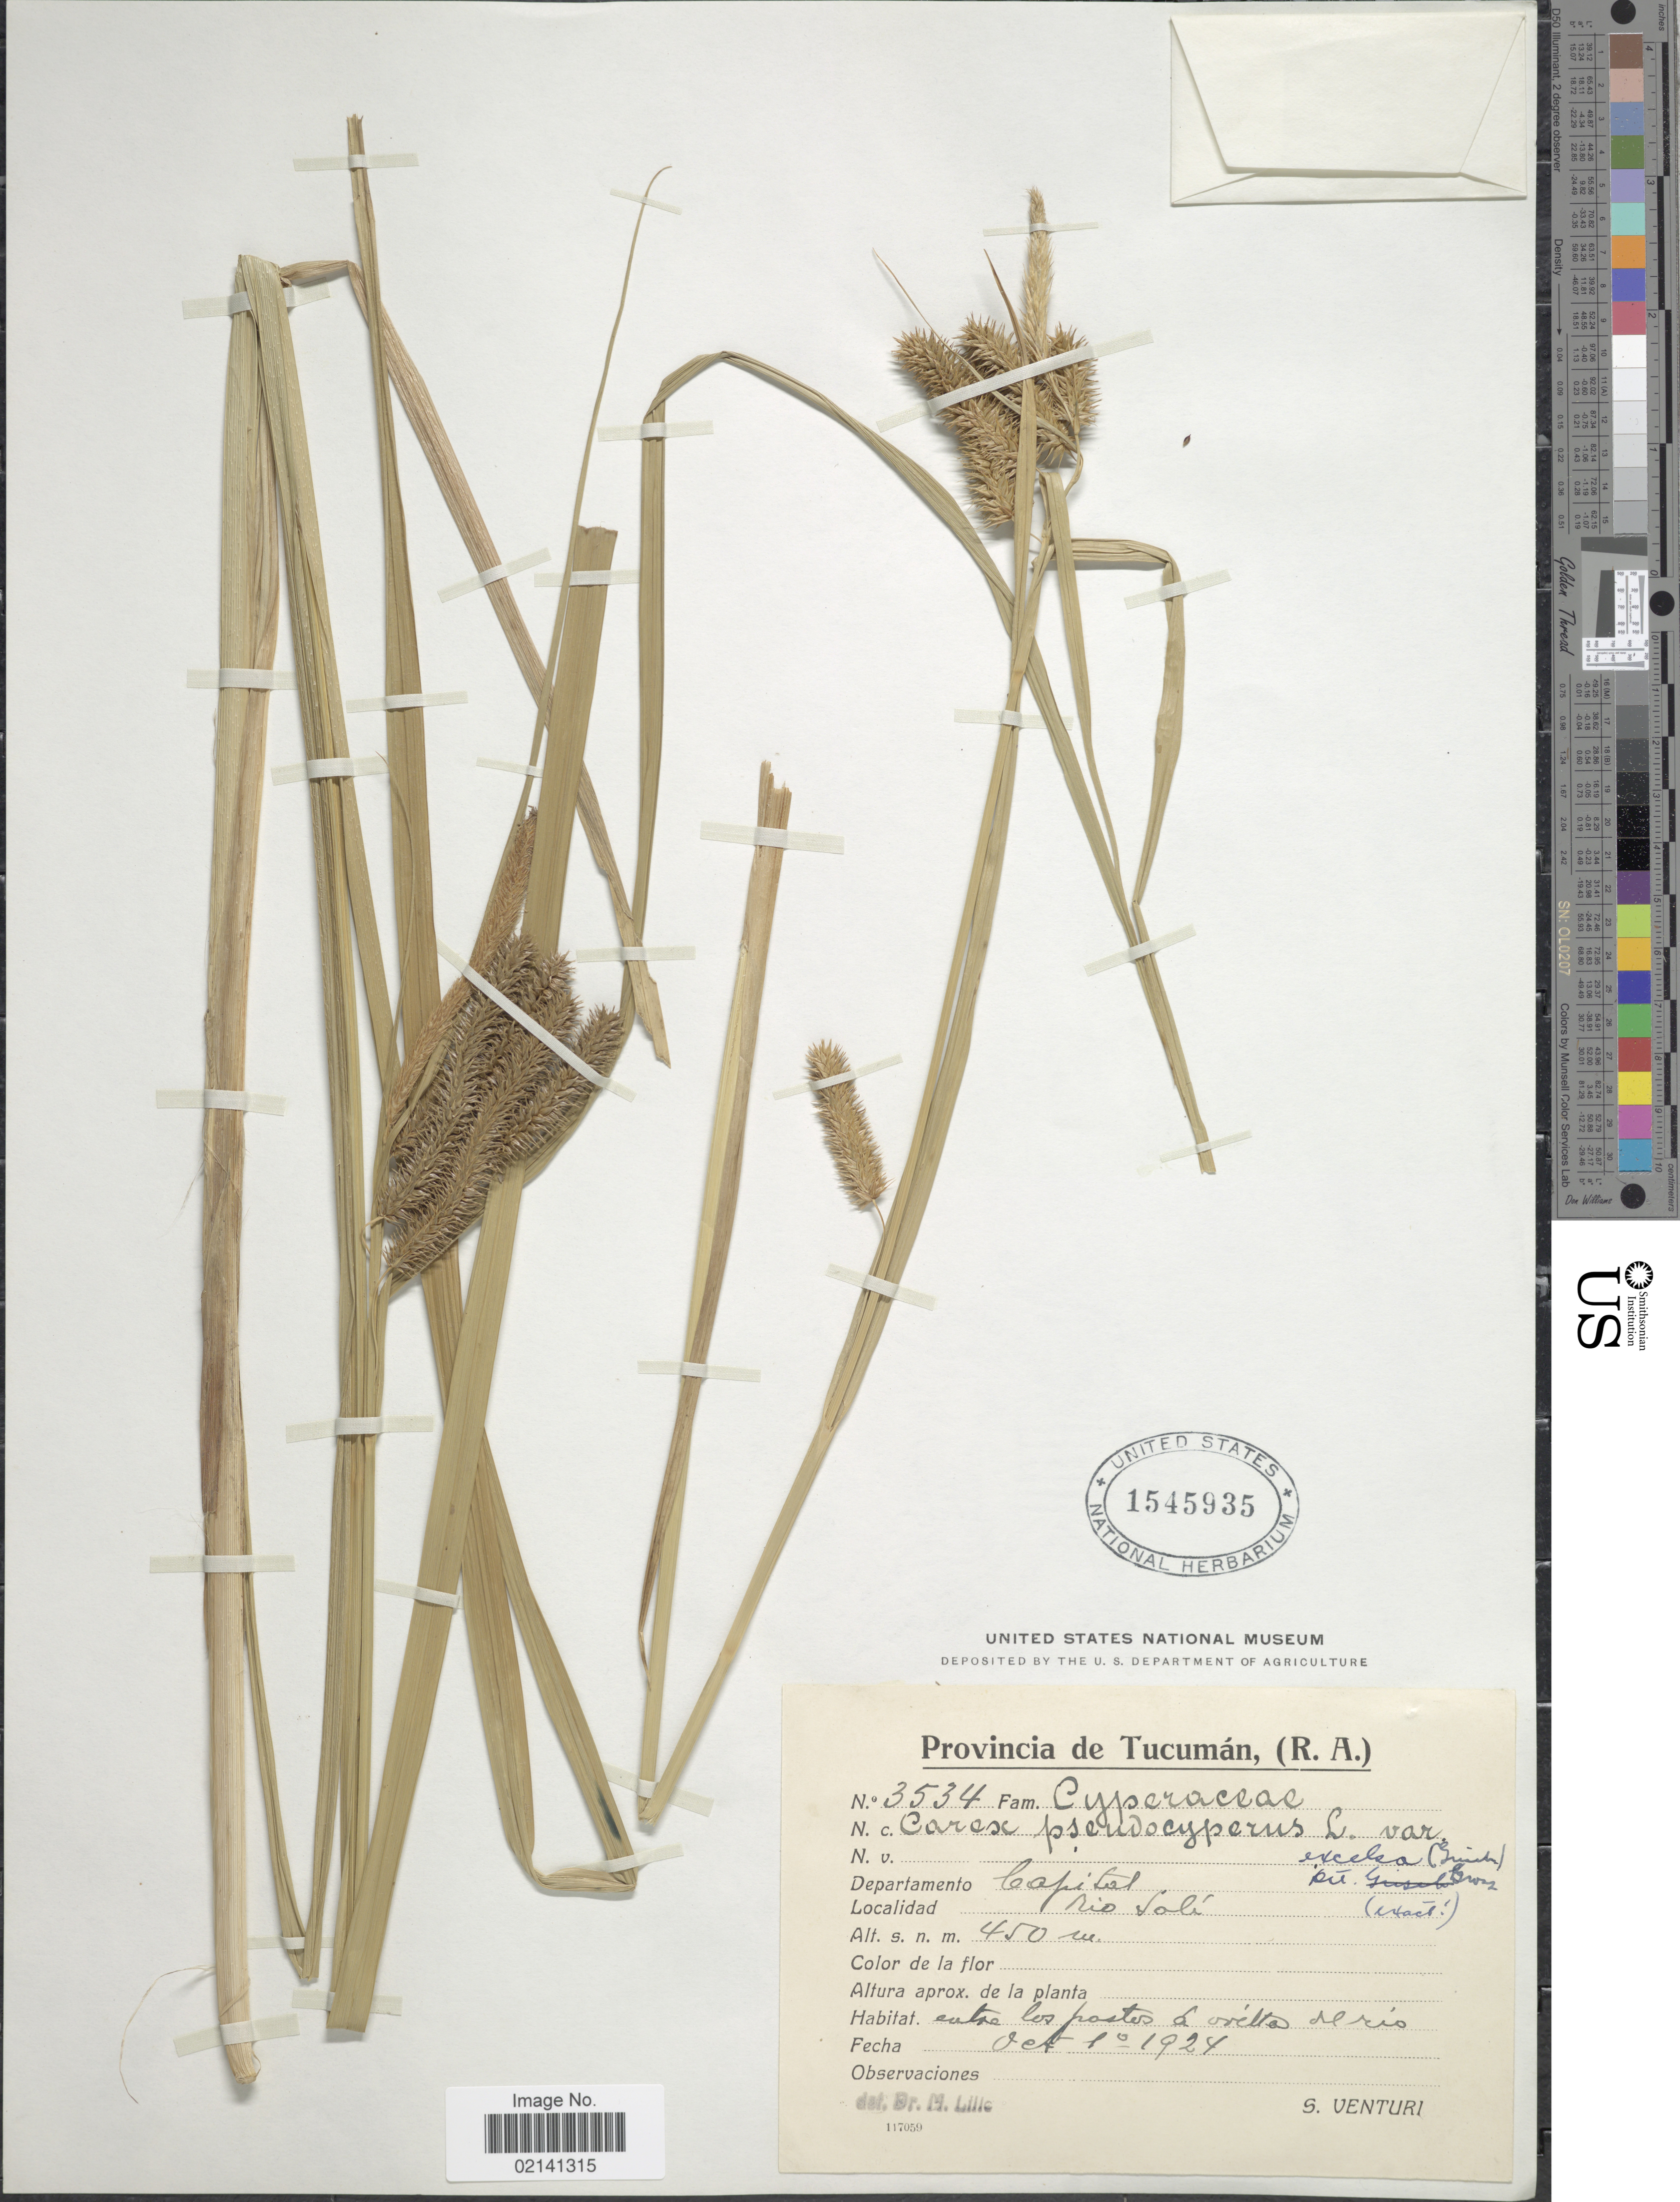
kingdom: Plantae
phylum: Tracheophyta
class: Liliopsida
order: Poales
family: Cyperaceae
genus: Carex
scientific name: Carex polysticha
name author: Boeckeler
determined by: Jimnéz-Mejias, Pedro, (UPOS), Universidad Pablo de Olavide (SPAIN)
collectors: S. Venturi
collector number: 3534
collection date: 1924-10-10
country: Argentina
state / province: Tucuman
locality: Departamento Capital, rio Sali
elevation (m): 450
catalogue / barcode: US 1545935